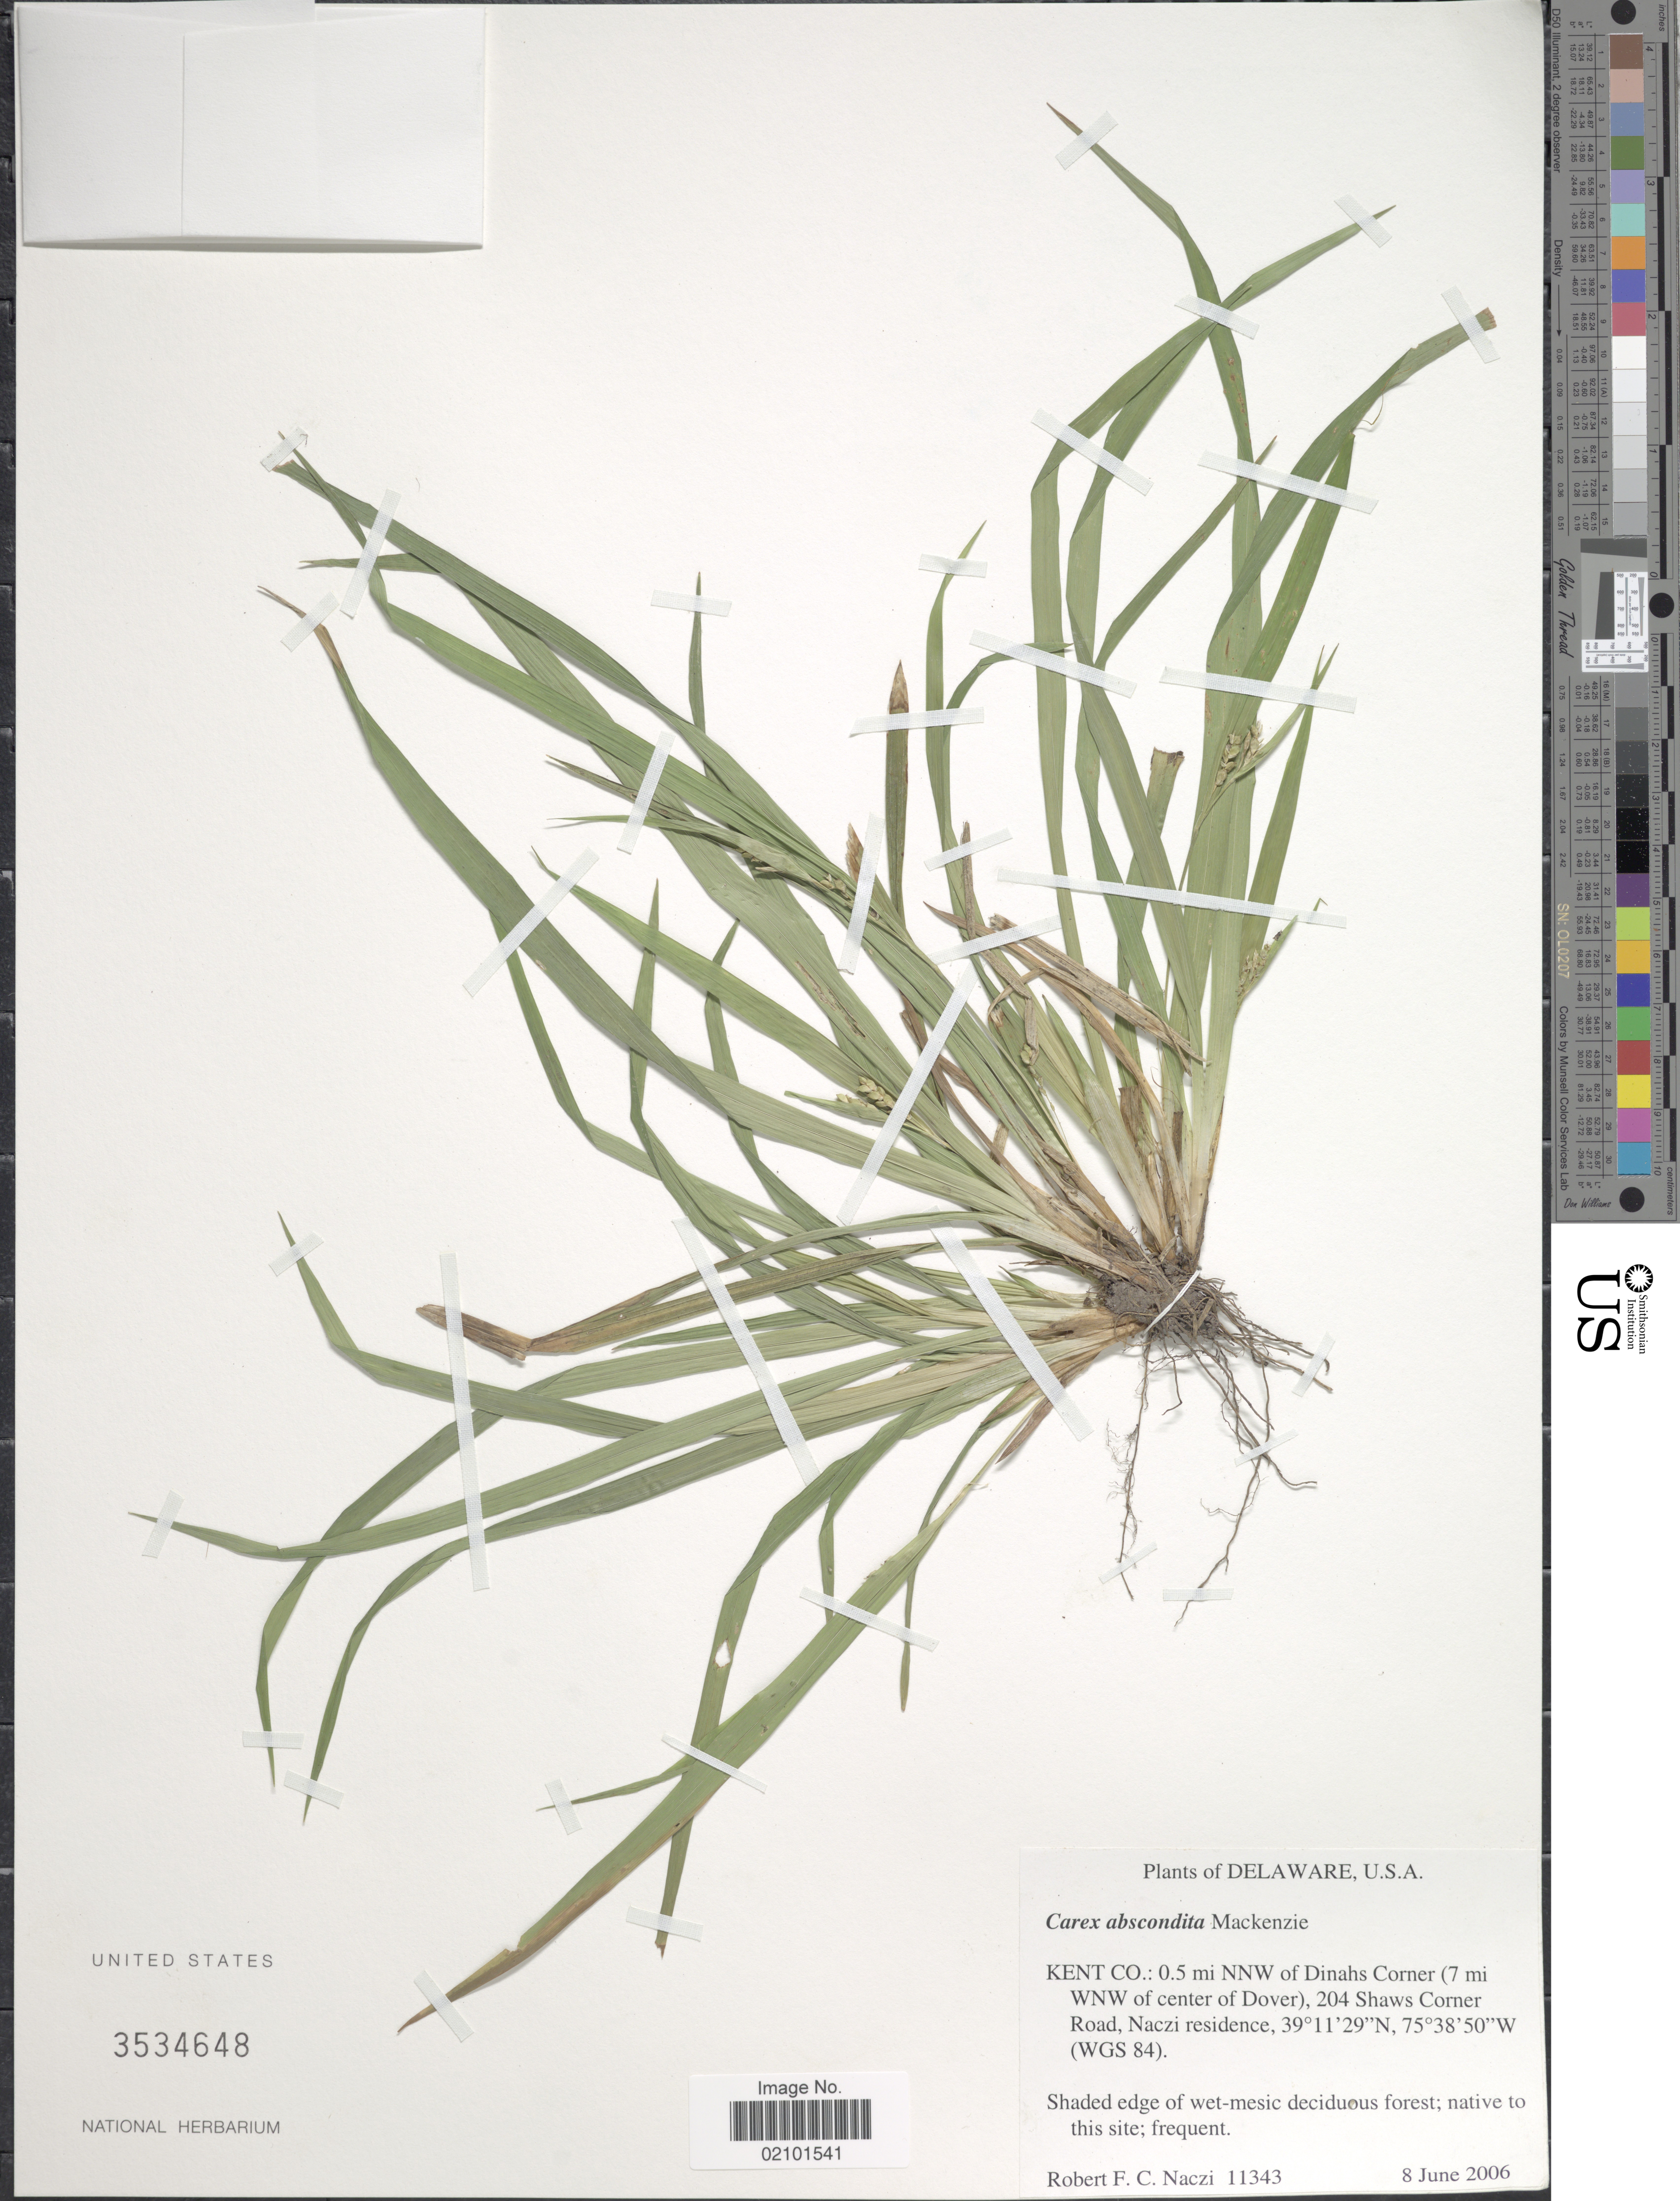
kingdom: Plantae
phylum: Tracheophyta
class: Liliopsida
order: Poales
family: Cyperaceae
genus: Carex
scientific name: Carex abscondita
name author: Mack.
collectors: R. F. C. Naczi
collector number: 11343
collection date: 2006-06-08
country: United States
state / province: Delaware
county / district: Kent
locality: Kent Co.: 0.5 mi NNW of Dinahs Corner (7 mi WNW of Center of Dover), 204 Shaws Corner Road, Naczi residence. WGS 84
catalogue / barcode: US 3534648